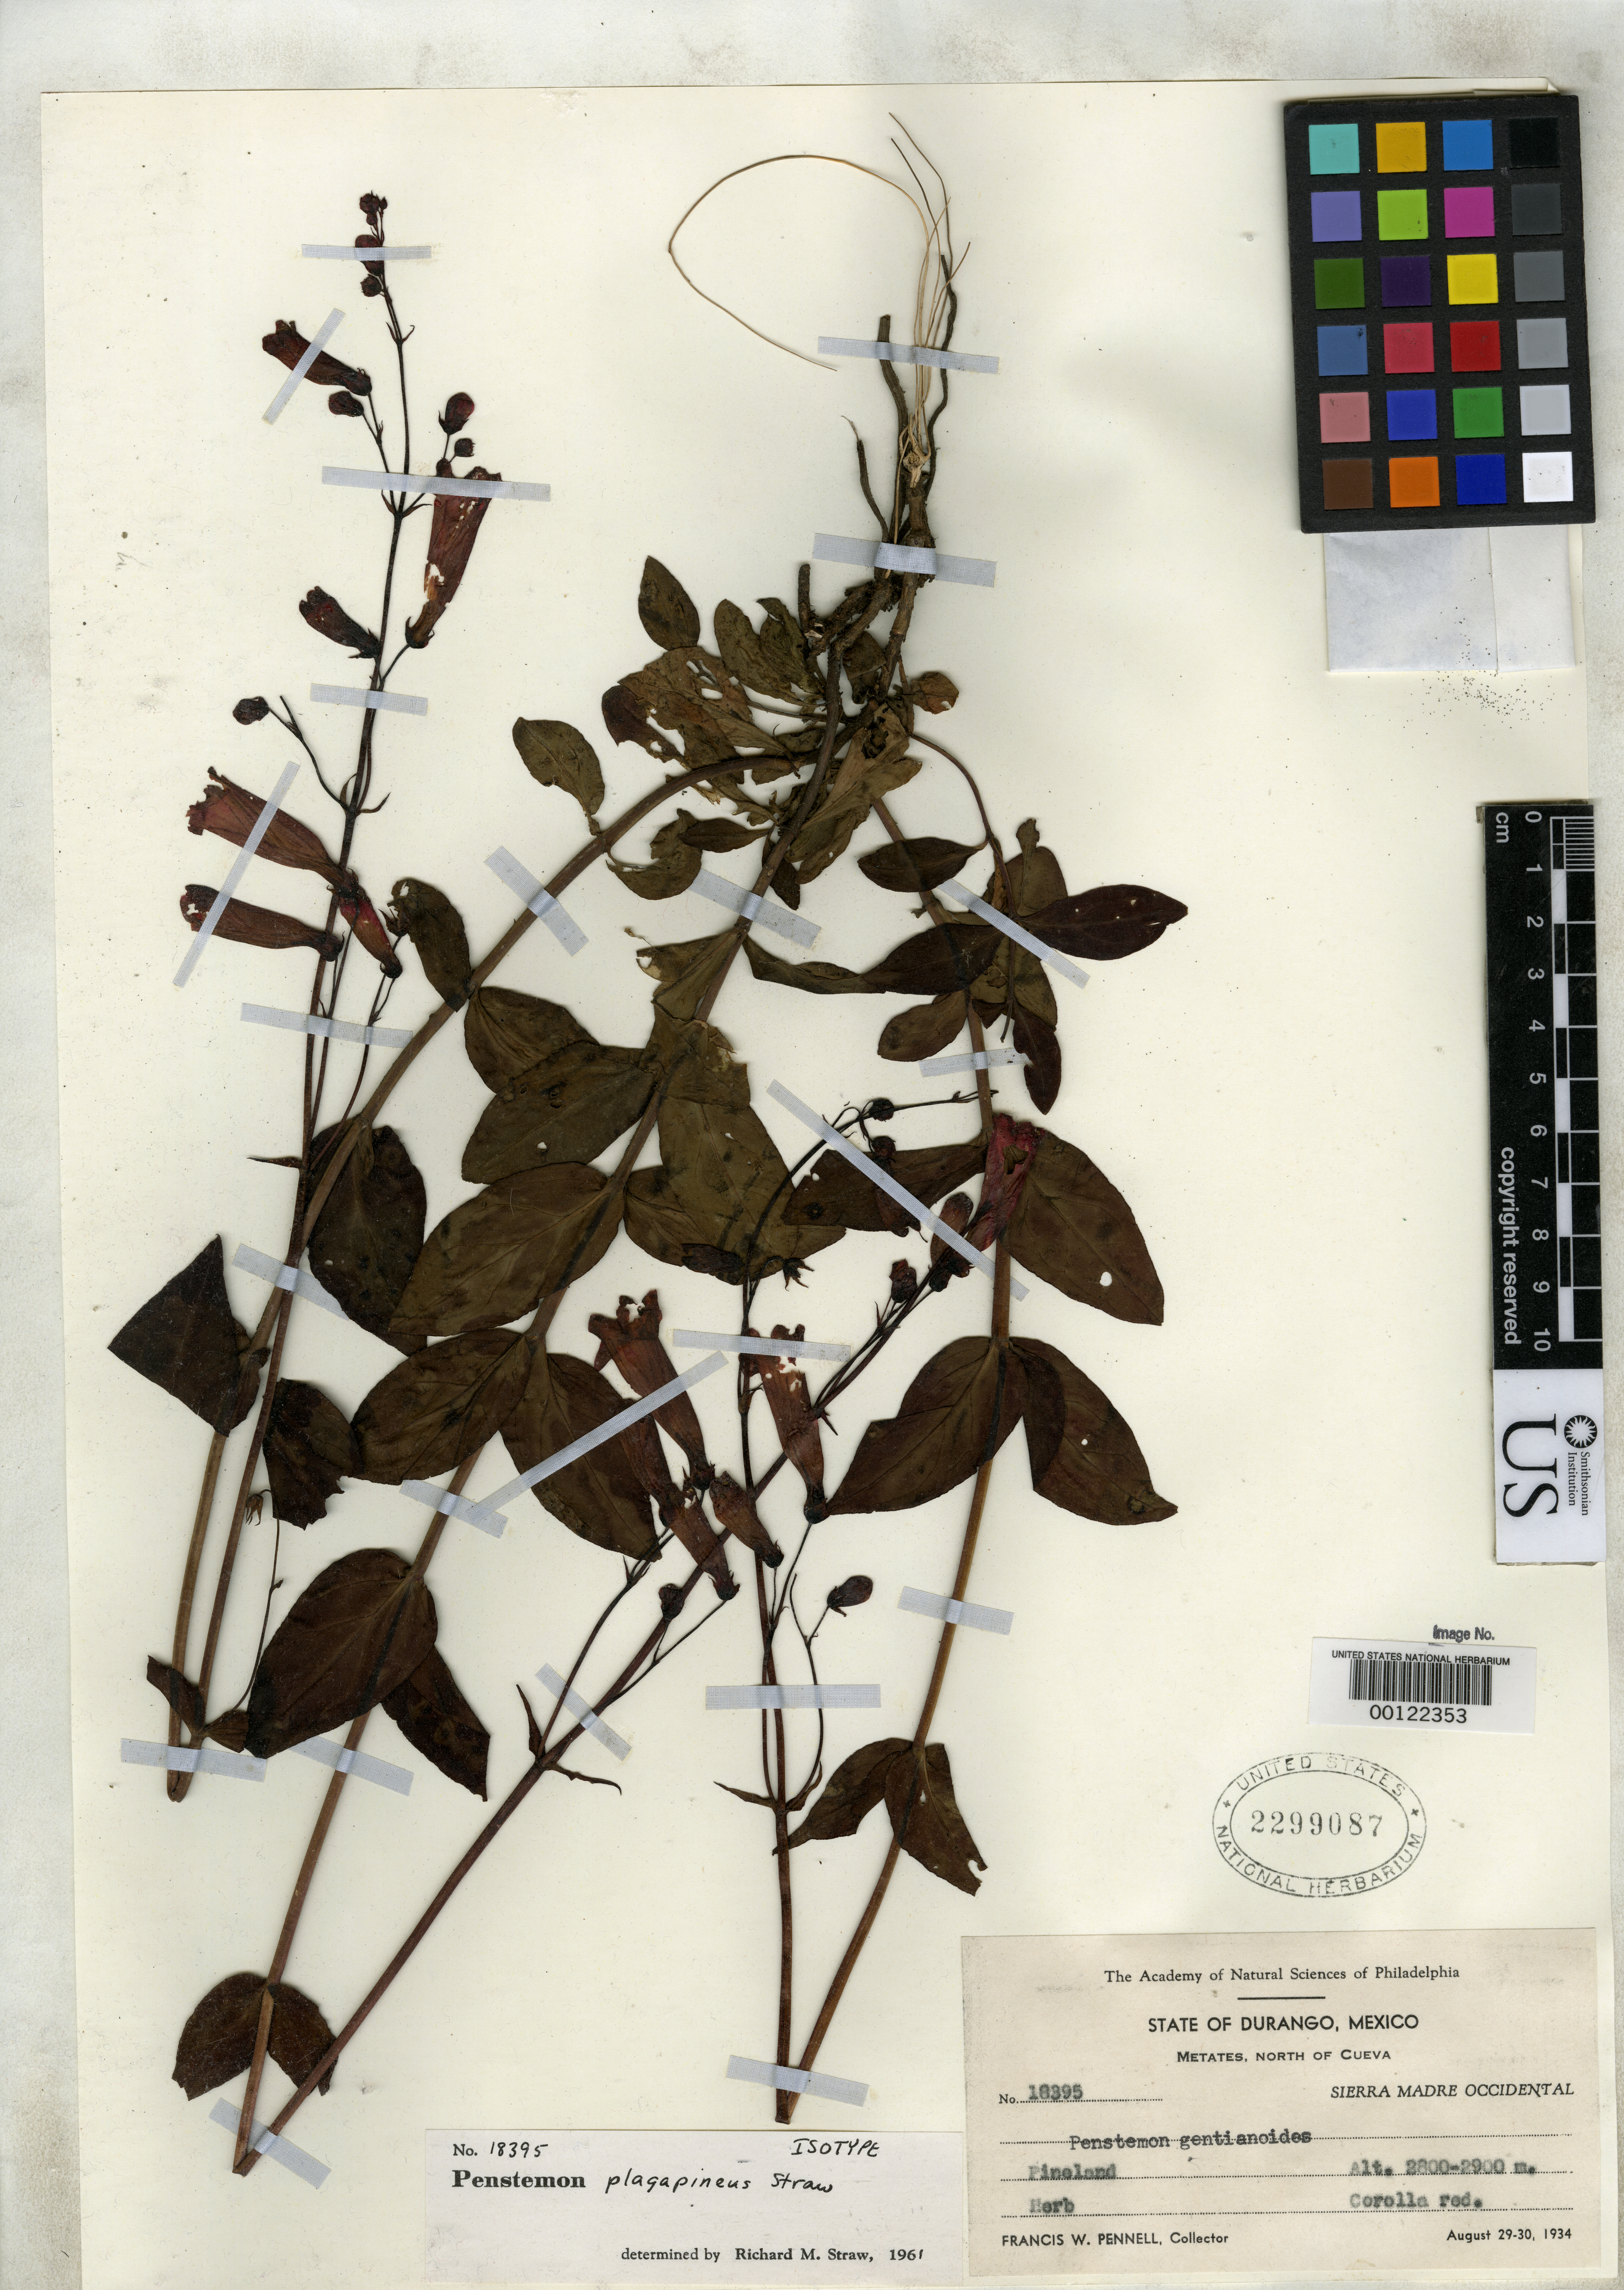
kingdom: Plantae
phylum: Tracheophyta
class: Magnoliopsida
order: Lamiales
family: Plantaginaceae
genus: Penstemon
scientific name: Penstemon plagapineus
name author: Straw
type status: Isotype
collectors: F. W. Pennell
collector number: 18395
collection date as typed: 29 Aug 1934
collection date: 1934-08-29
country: Mexico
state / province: Durango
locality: Metates.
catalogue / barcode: US 2299087